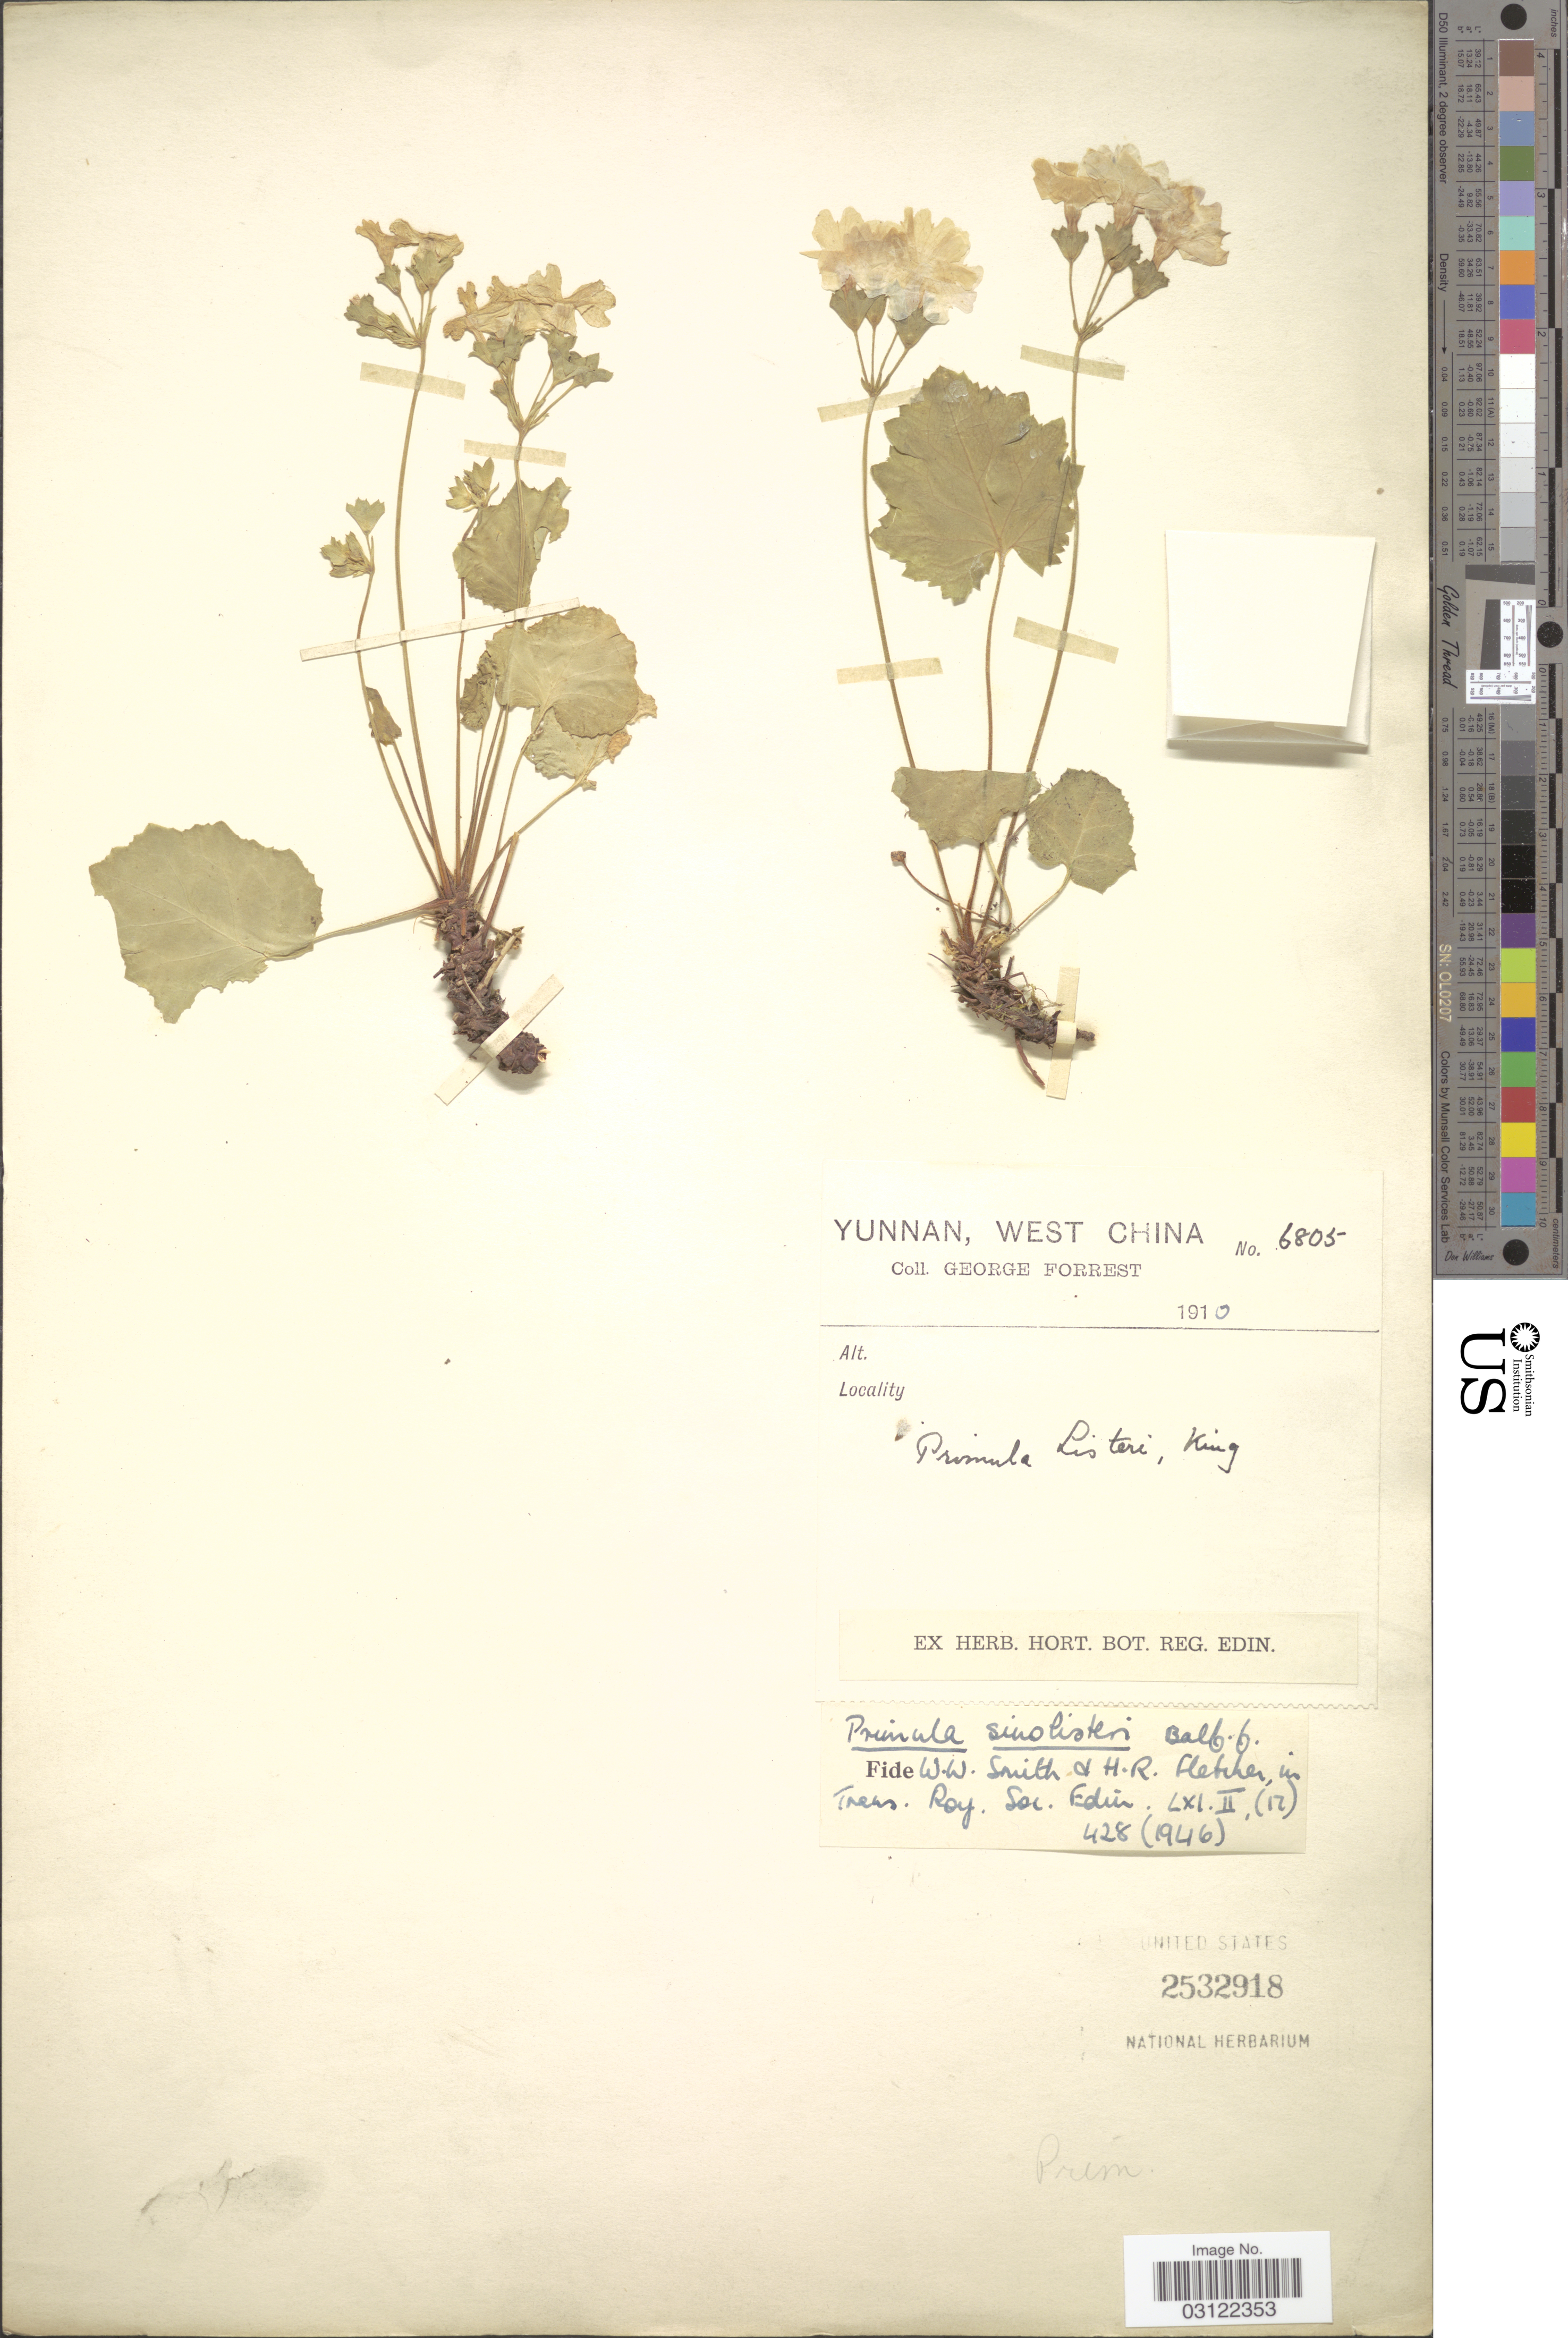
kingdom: Plantae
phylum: Tracheophyta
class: Magnoliopsida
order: Ericales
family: Primulaceae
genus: Primula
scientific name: Primula sinolisteri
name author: Balf. f.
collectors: G. Forrest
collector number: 6805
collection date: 1910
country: China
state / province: Yunnan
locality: West China.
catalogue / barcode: US 2532918